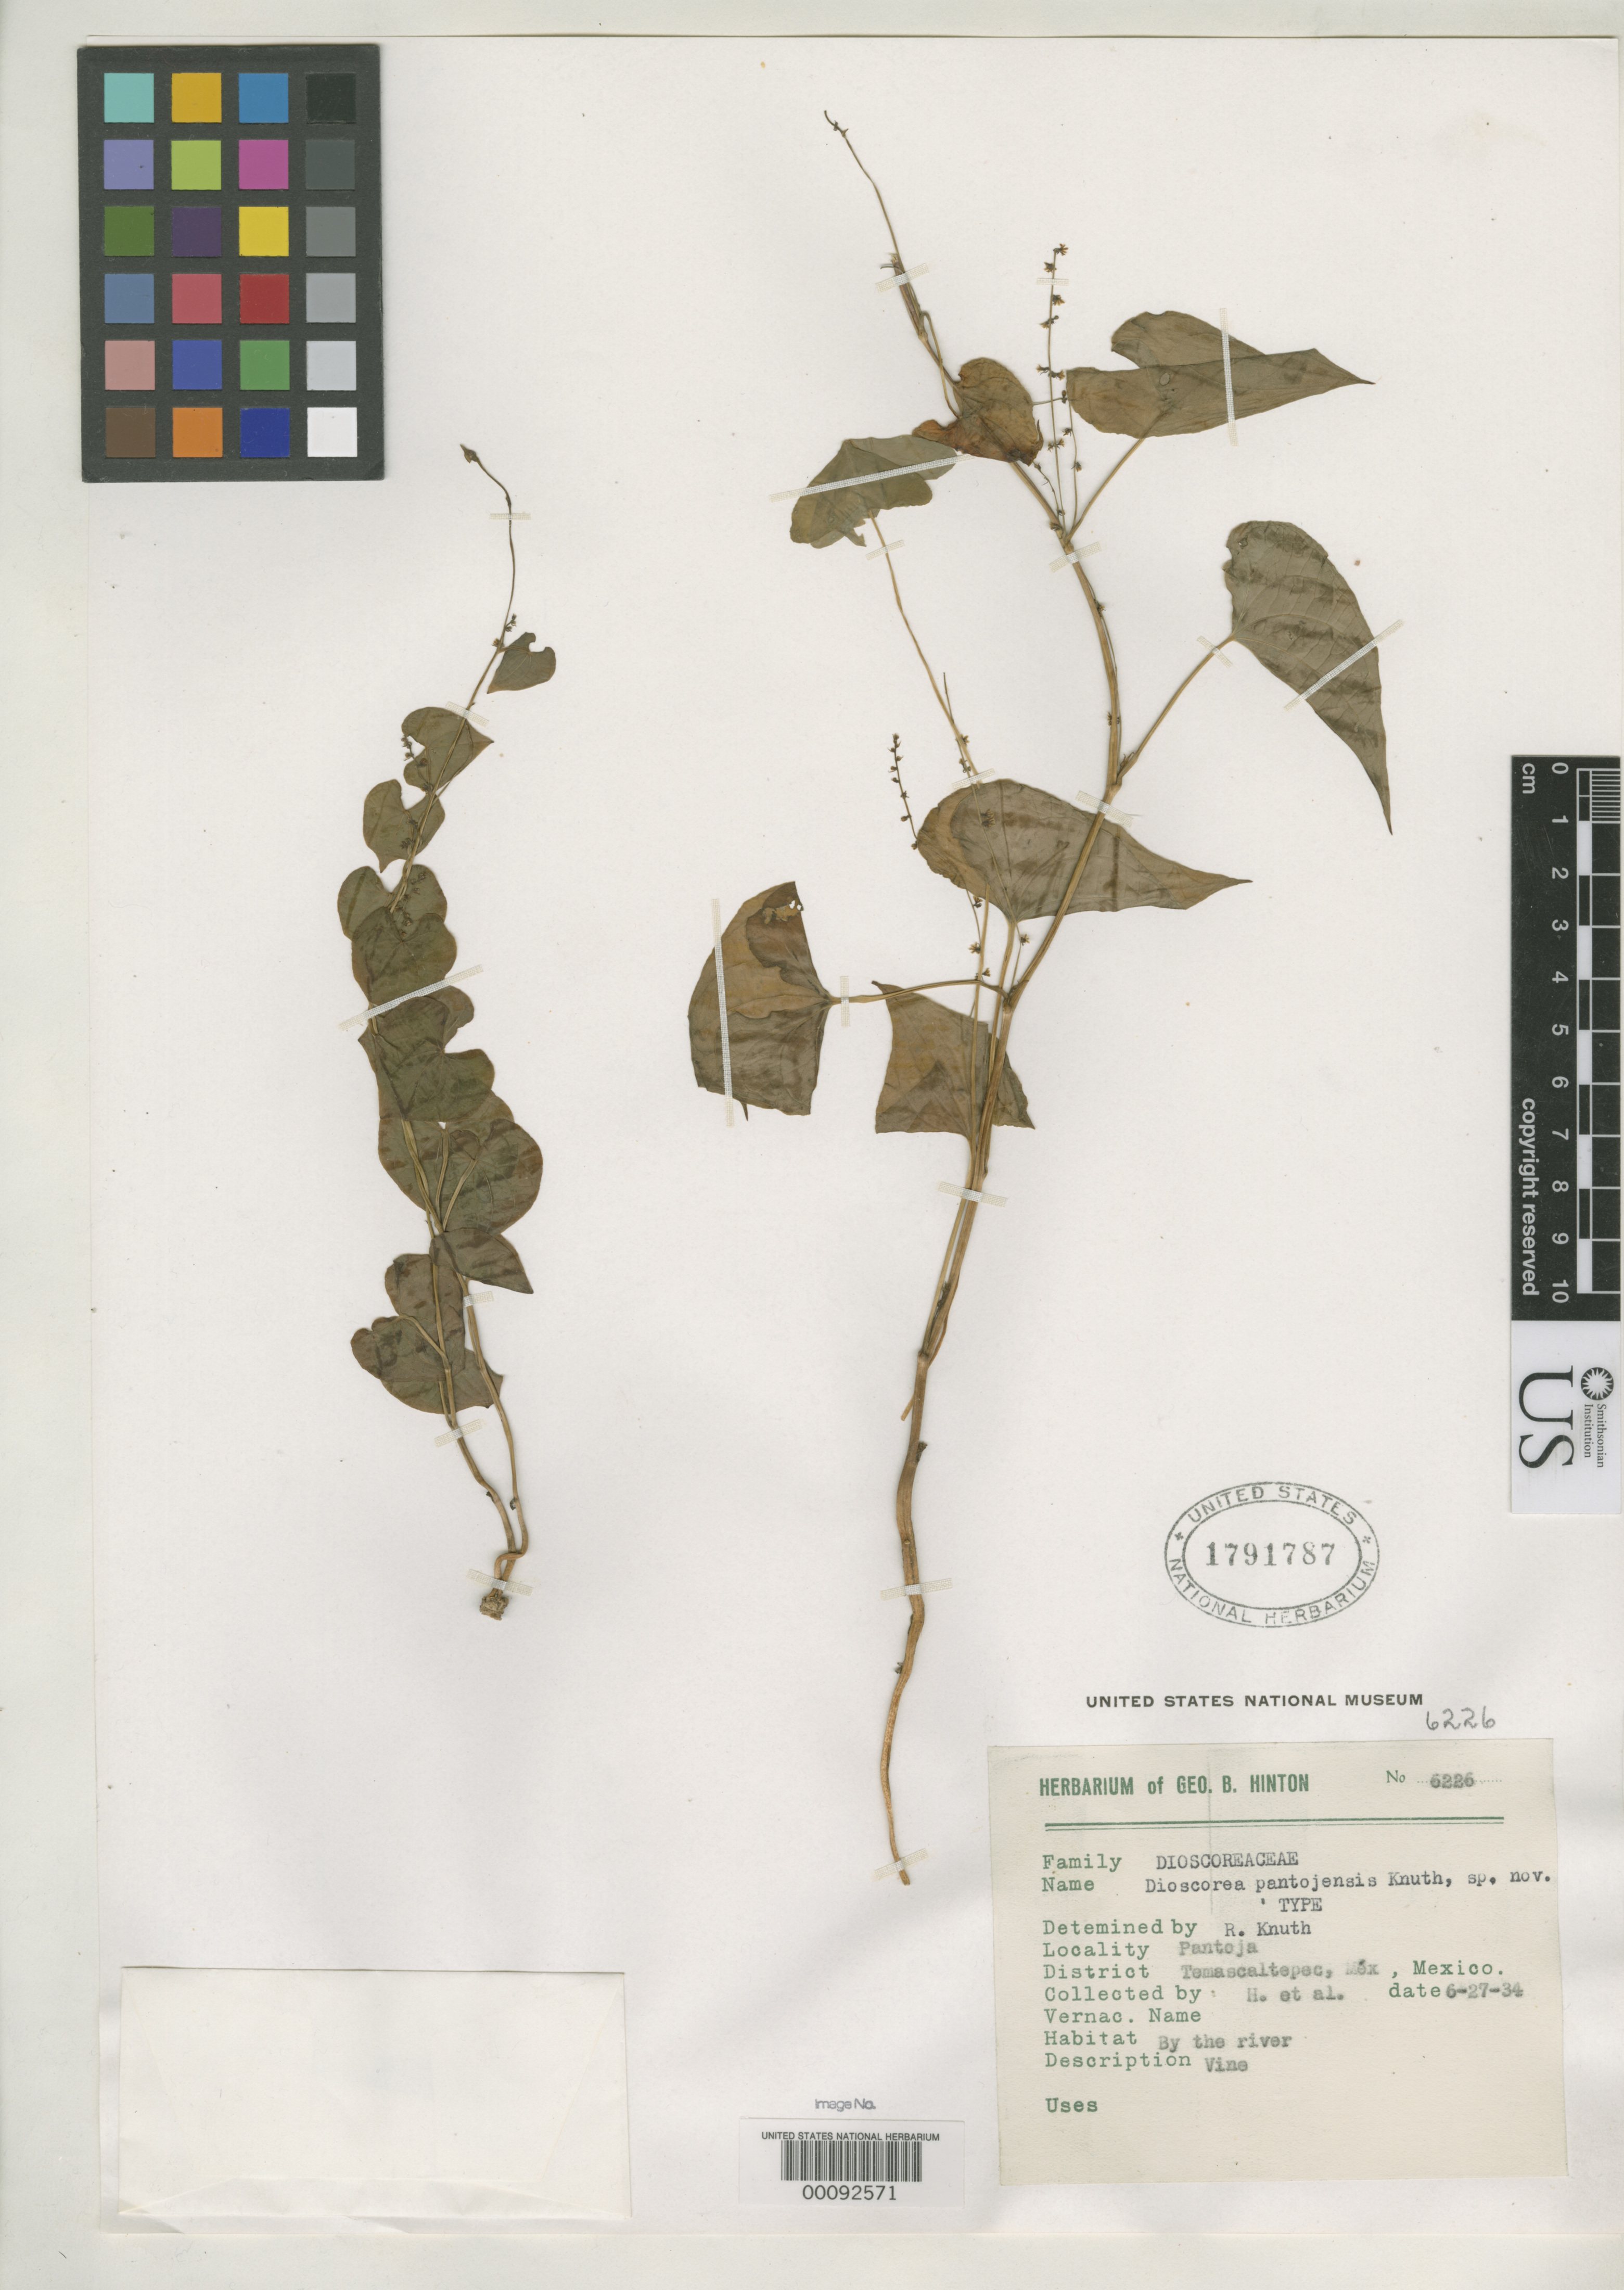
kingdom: Plantae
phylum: Tracheophyta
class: Liliopsida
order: Dioscoreales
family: Dioscoreaceae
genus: Dioscorea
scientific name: Dioscorea pantojensis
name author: R. Knuth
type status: Isotype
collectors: G. B. Hinton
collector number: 6226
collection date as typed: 27 Jun 1934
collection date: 1934-06-27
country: Mexico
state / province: México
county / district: Temascaltepec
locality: Pantoja.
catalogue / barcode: US 1791787